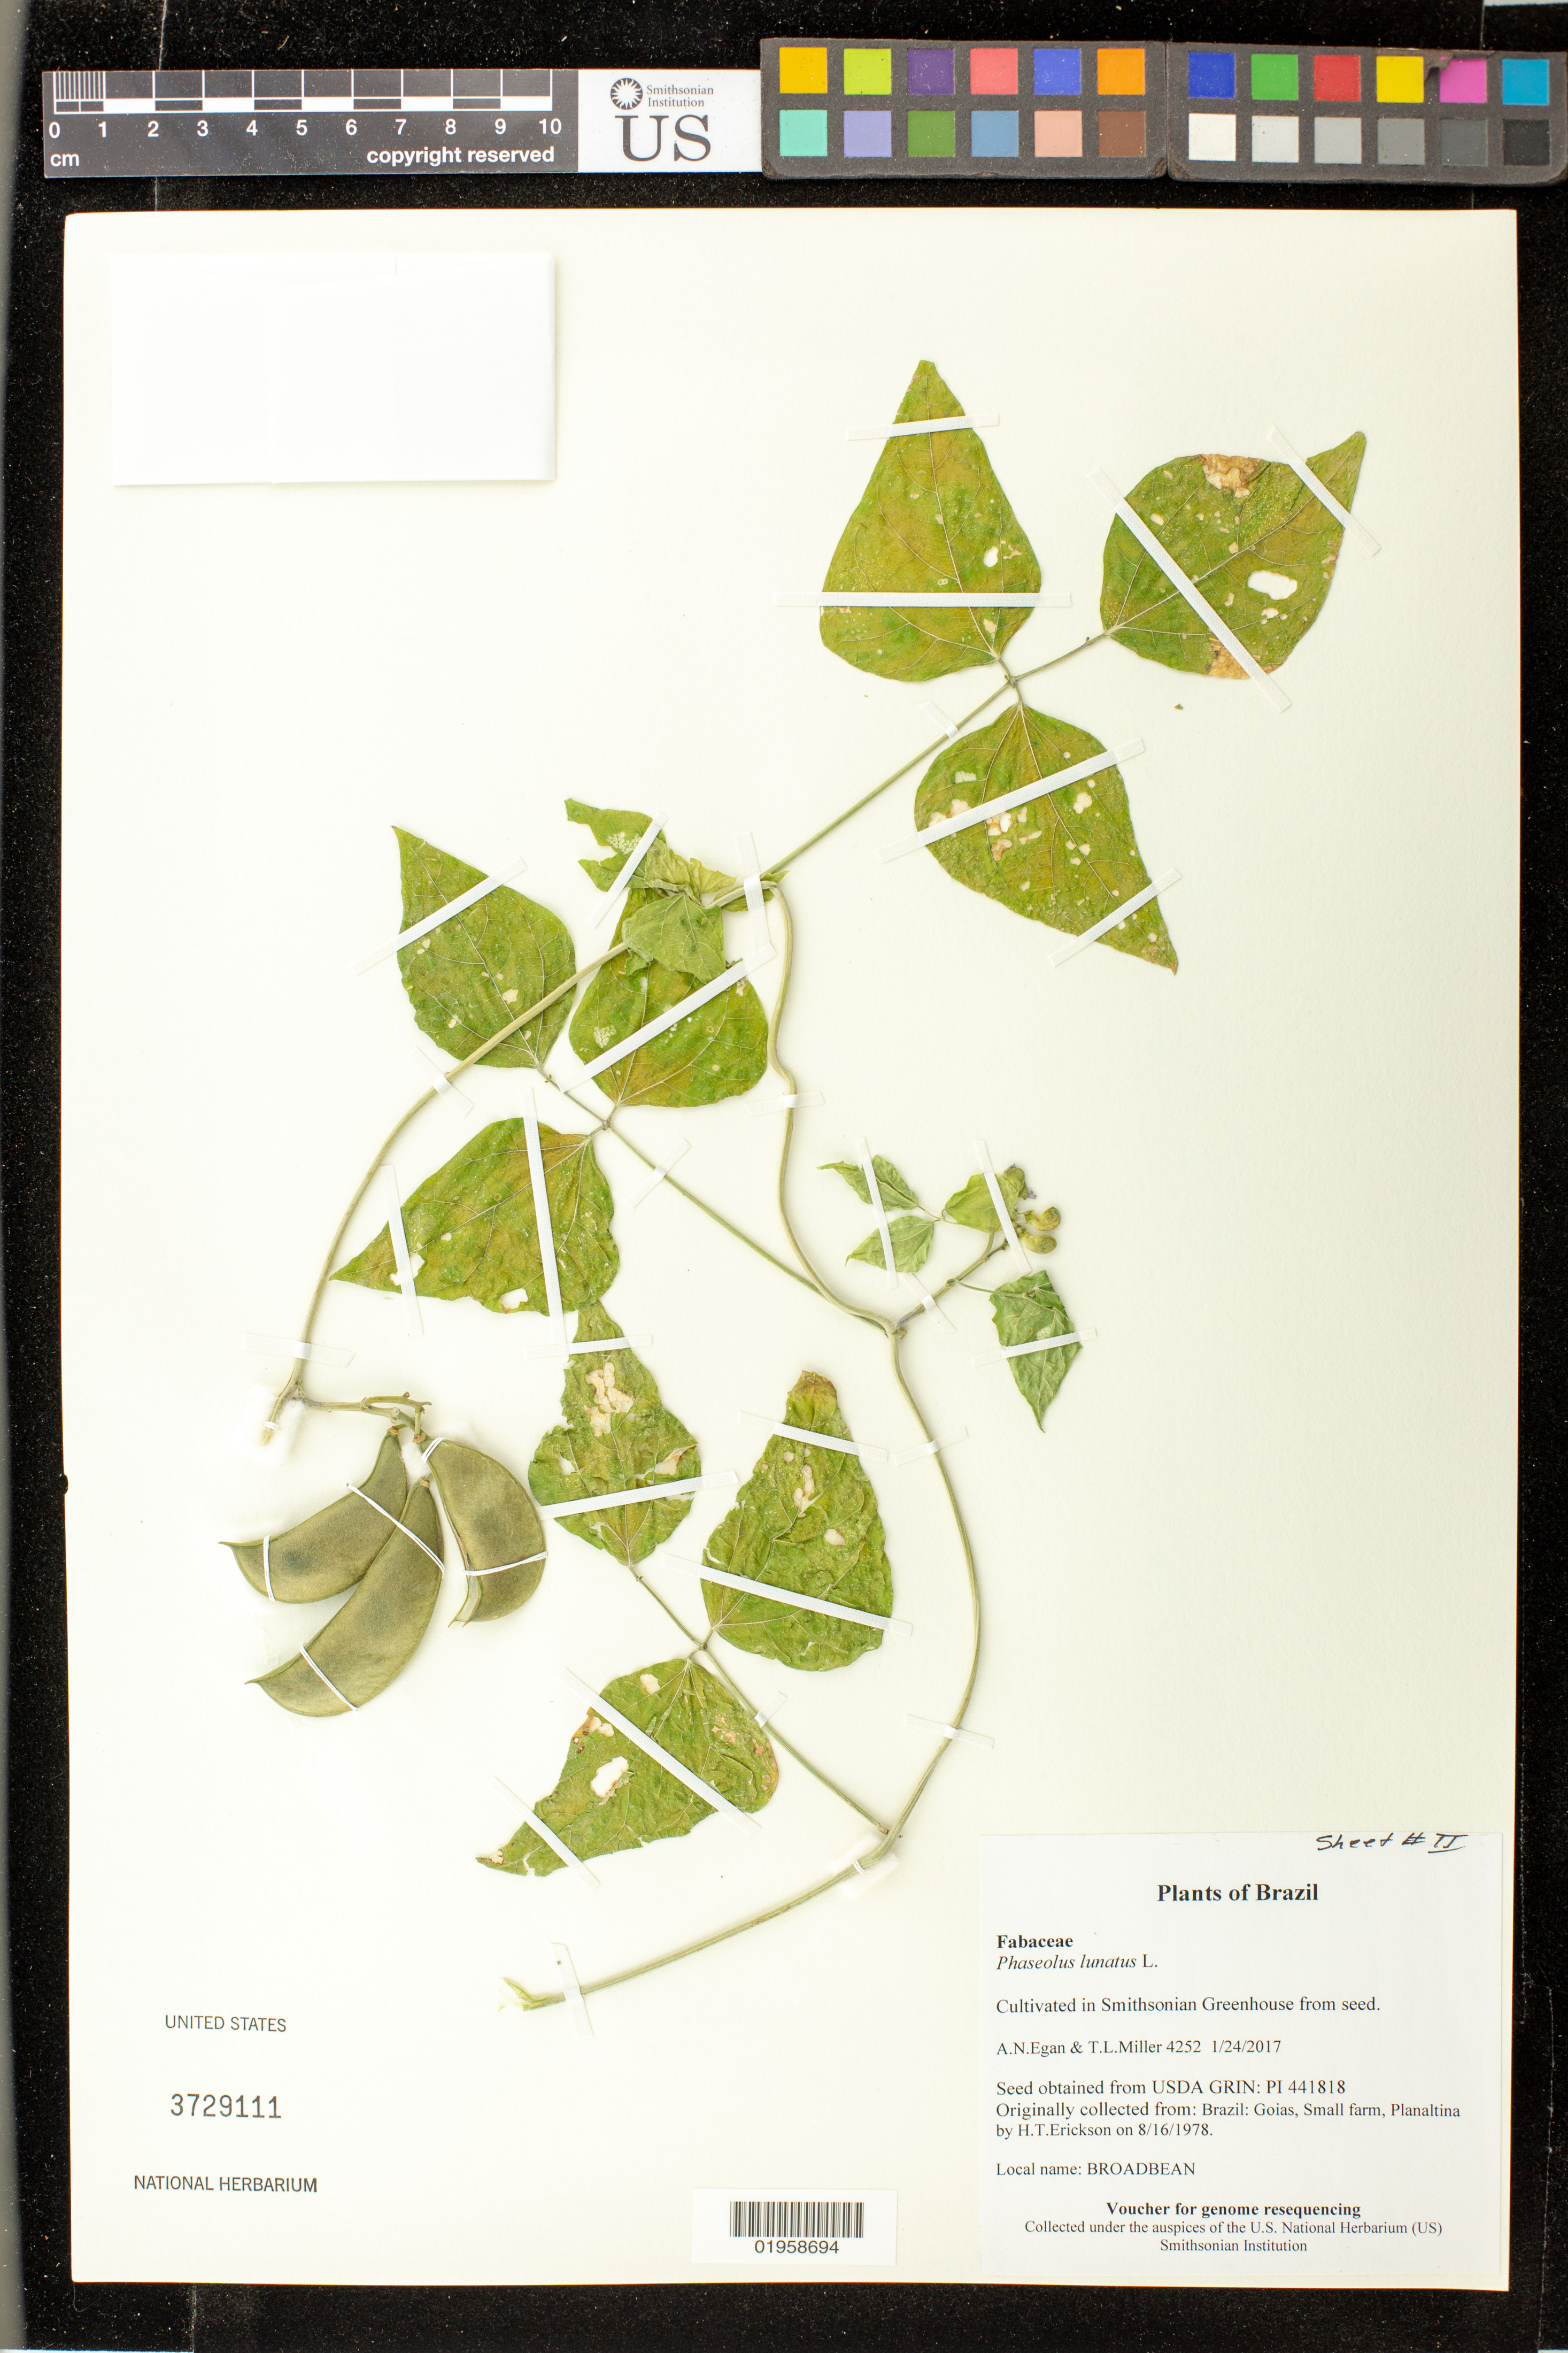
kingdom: Plantae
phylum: Tracheophyta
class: Magnoliopsida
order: Fabales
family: Fabaceae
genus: Phaseolus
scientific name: Phaseolus lunatus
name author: L.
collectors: A. N. Egan & T. L. Miller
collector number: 4252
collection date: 2017-01-24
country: United States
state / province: Maryland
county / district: Prince George's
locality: Smithsonian's Museum Support Ctr; 4210 Suitland Pkwy., NMNH Botany Research Greenhouses. Suitland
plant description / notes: Originally collected in Brazil, Goias, Small farm, Planaltina on 1978-08-16. H.T.Erickson (collector); Grown from seed acquired from the USDA's GRIN seed bank.; Broadbean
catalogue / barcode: US 3729111